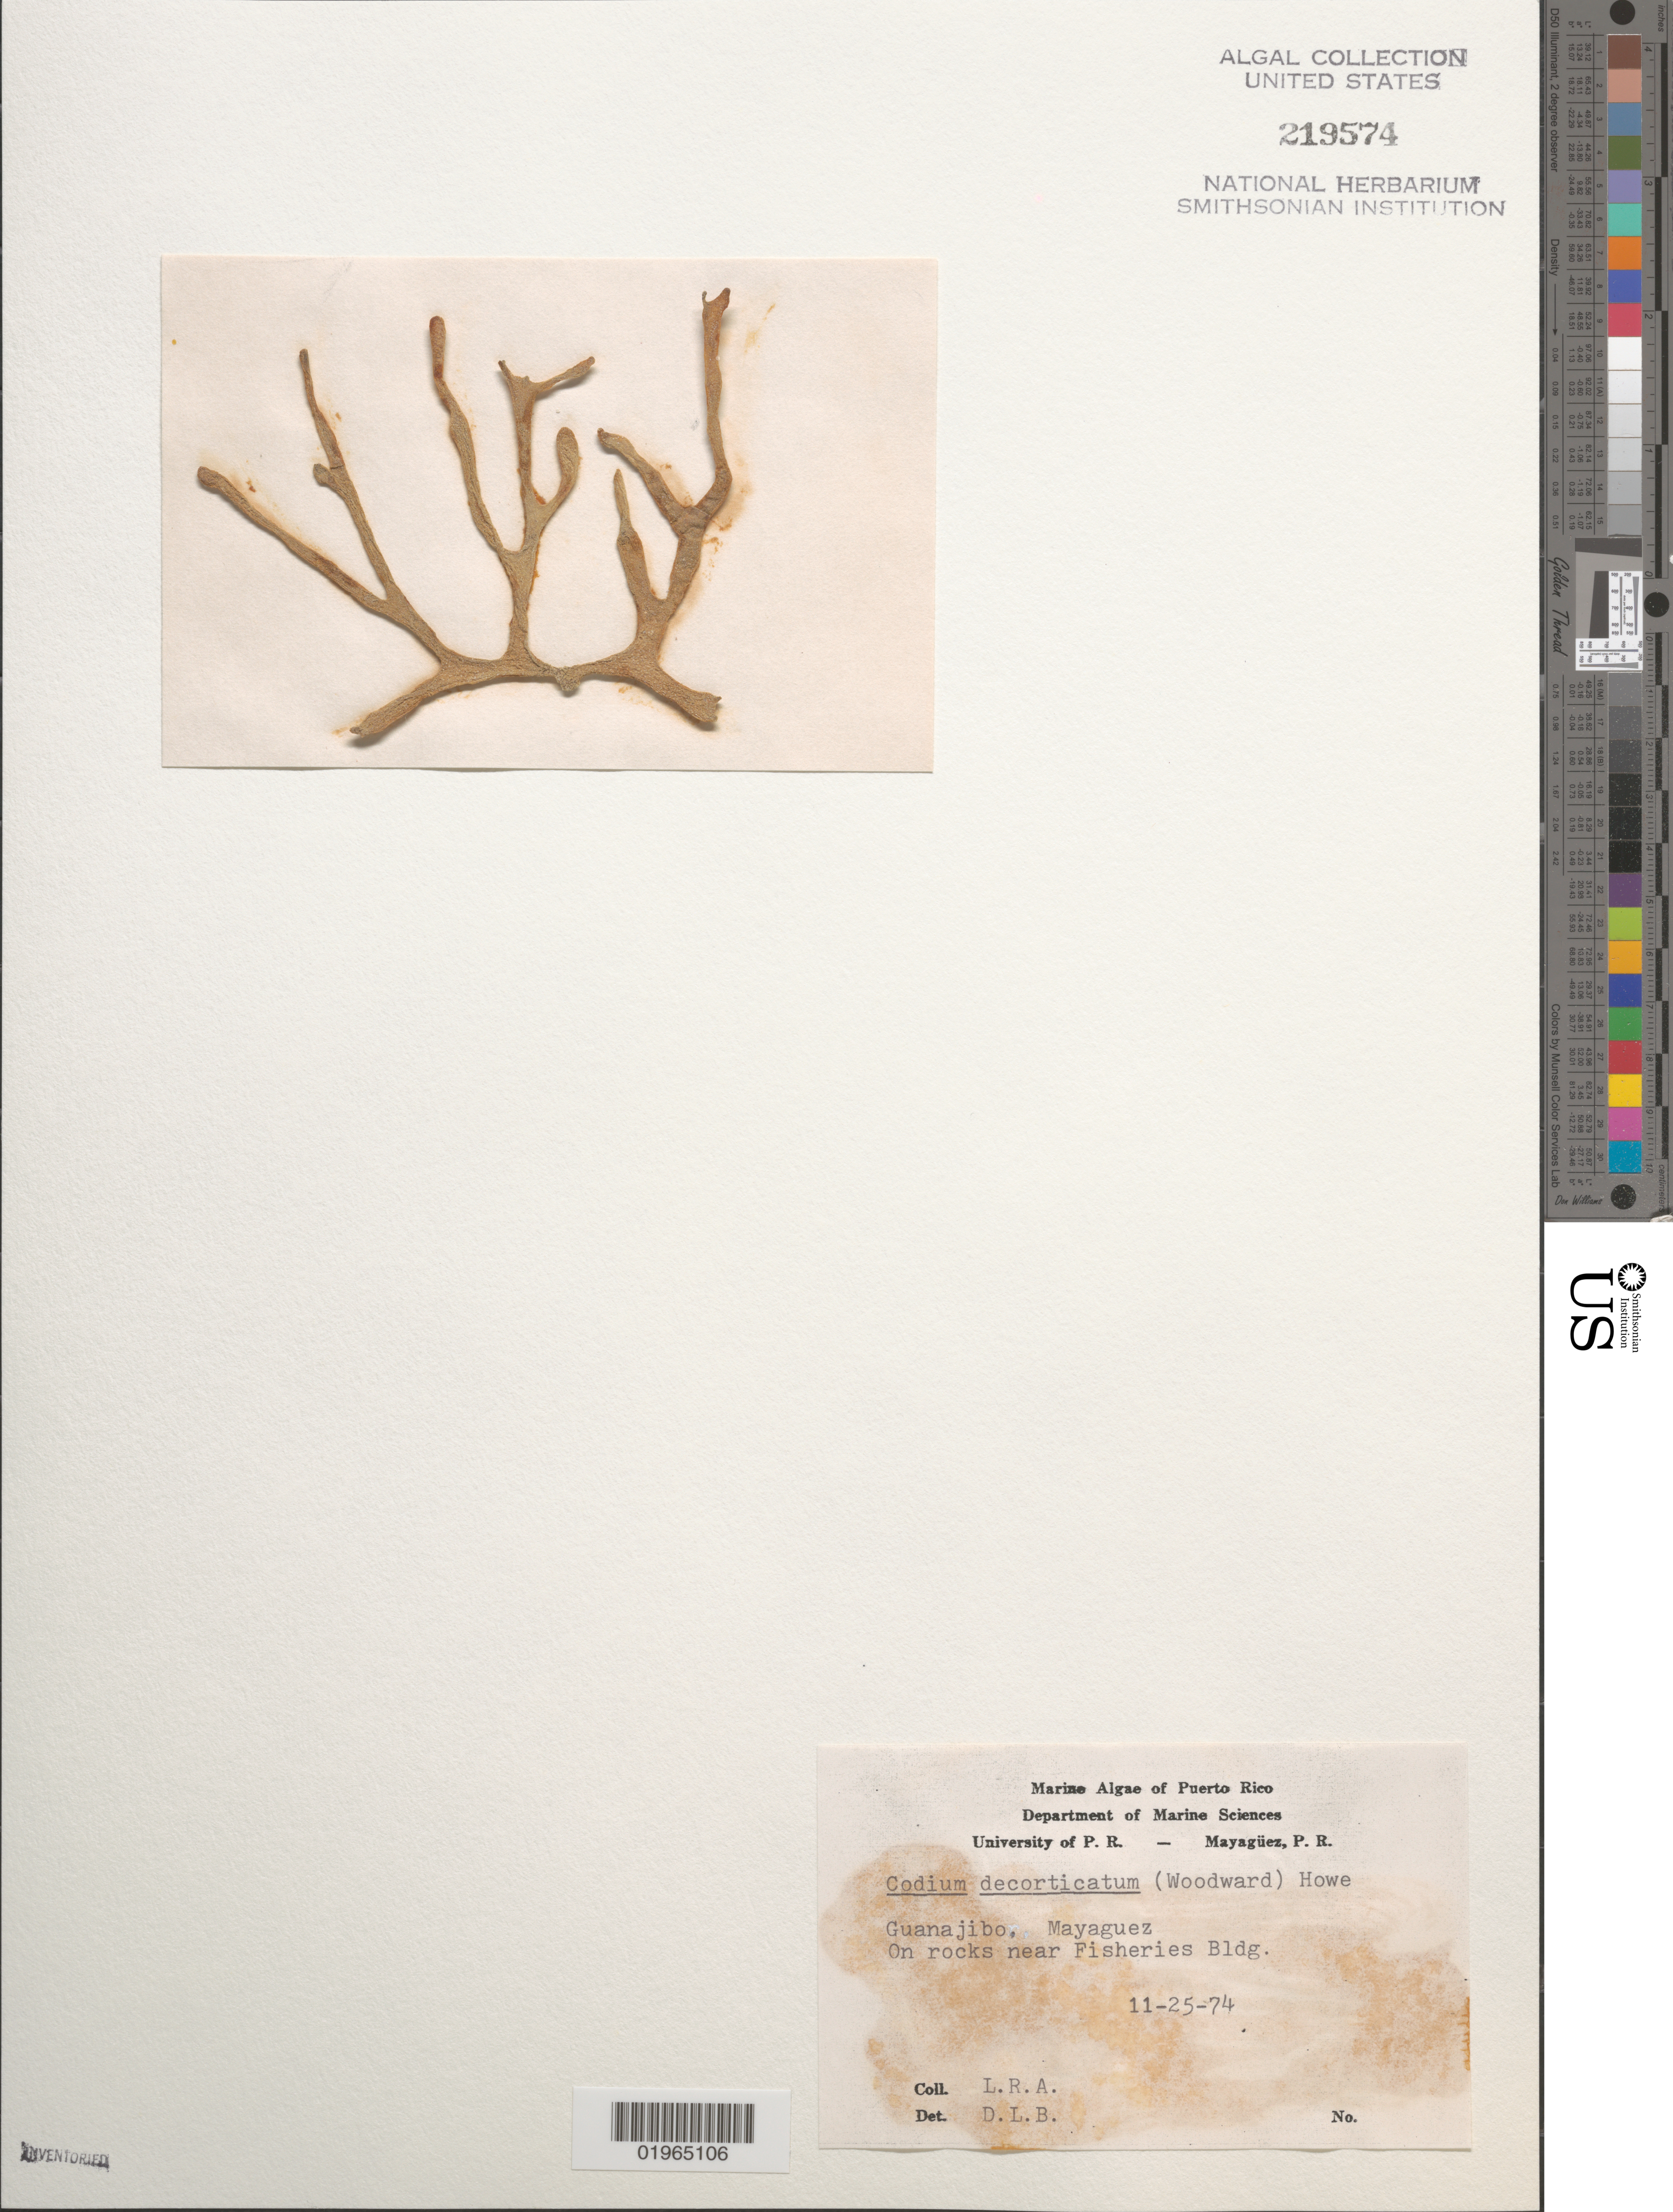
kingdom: Plantae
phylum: Chlorophyta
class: Ulvophyceae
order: Bryopsidales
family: Codiaceae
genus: Codium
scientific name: Codium decorticatum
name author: (Woodw.) M. Howe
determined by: Ballantine, D. L.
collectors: L. Almodovar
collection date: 1974-11-25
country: Puerto Rico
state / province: Mayagüez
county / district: Guanajibo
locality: On rocks near Fisheries Bldg.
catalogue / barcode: US 219574